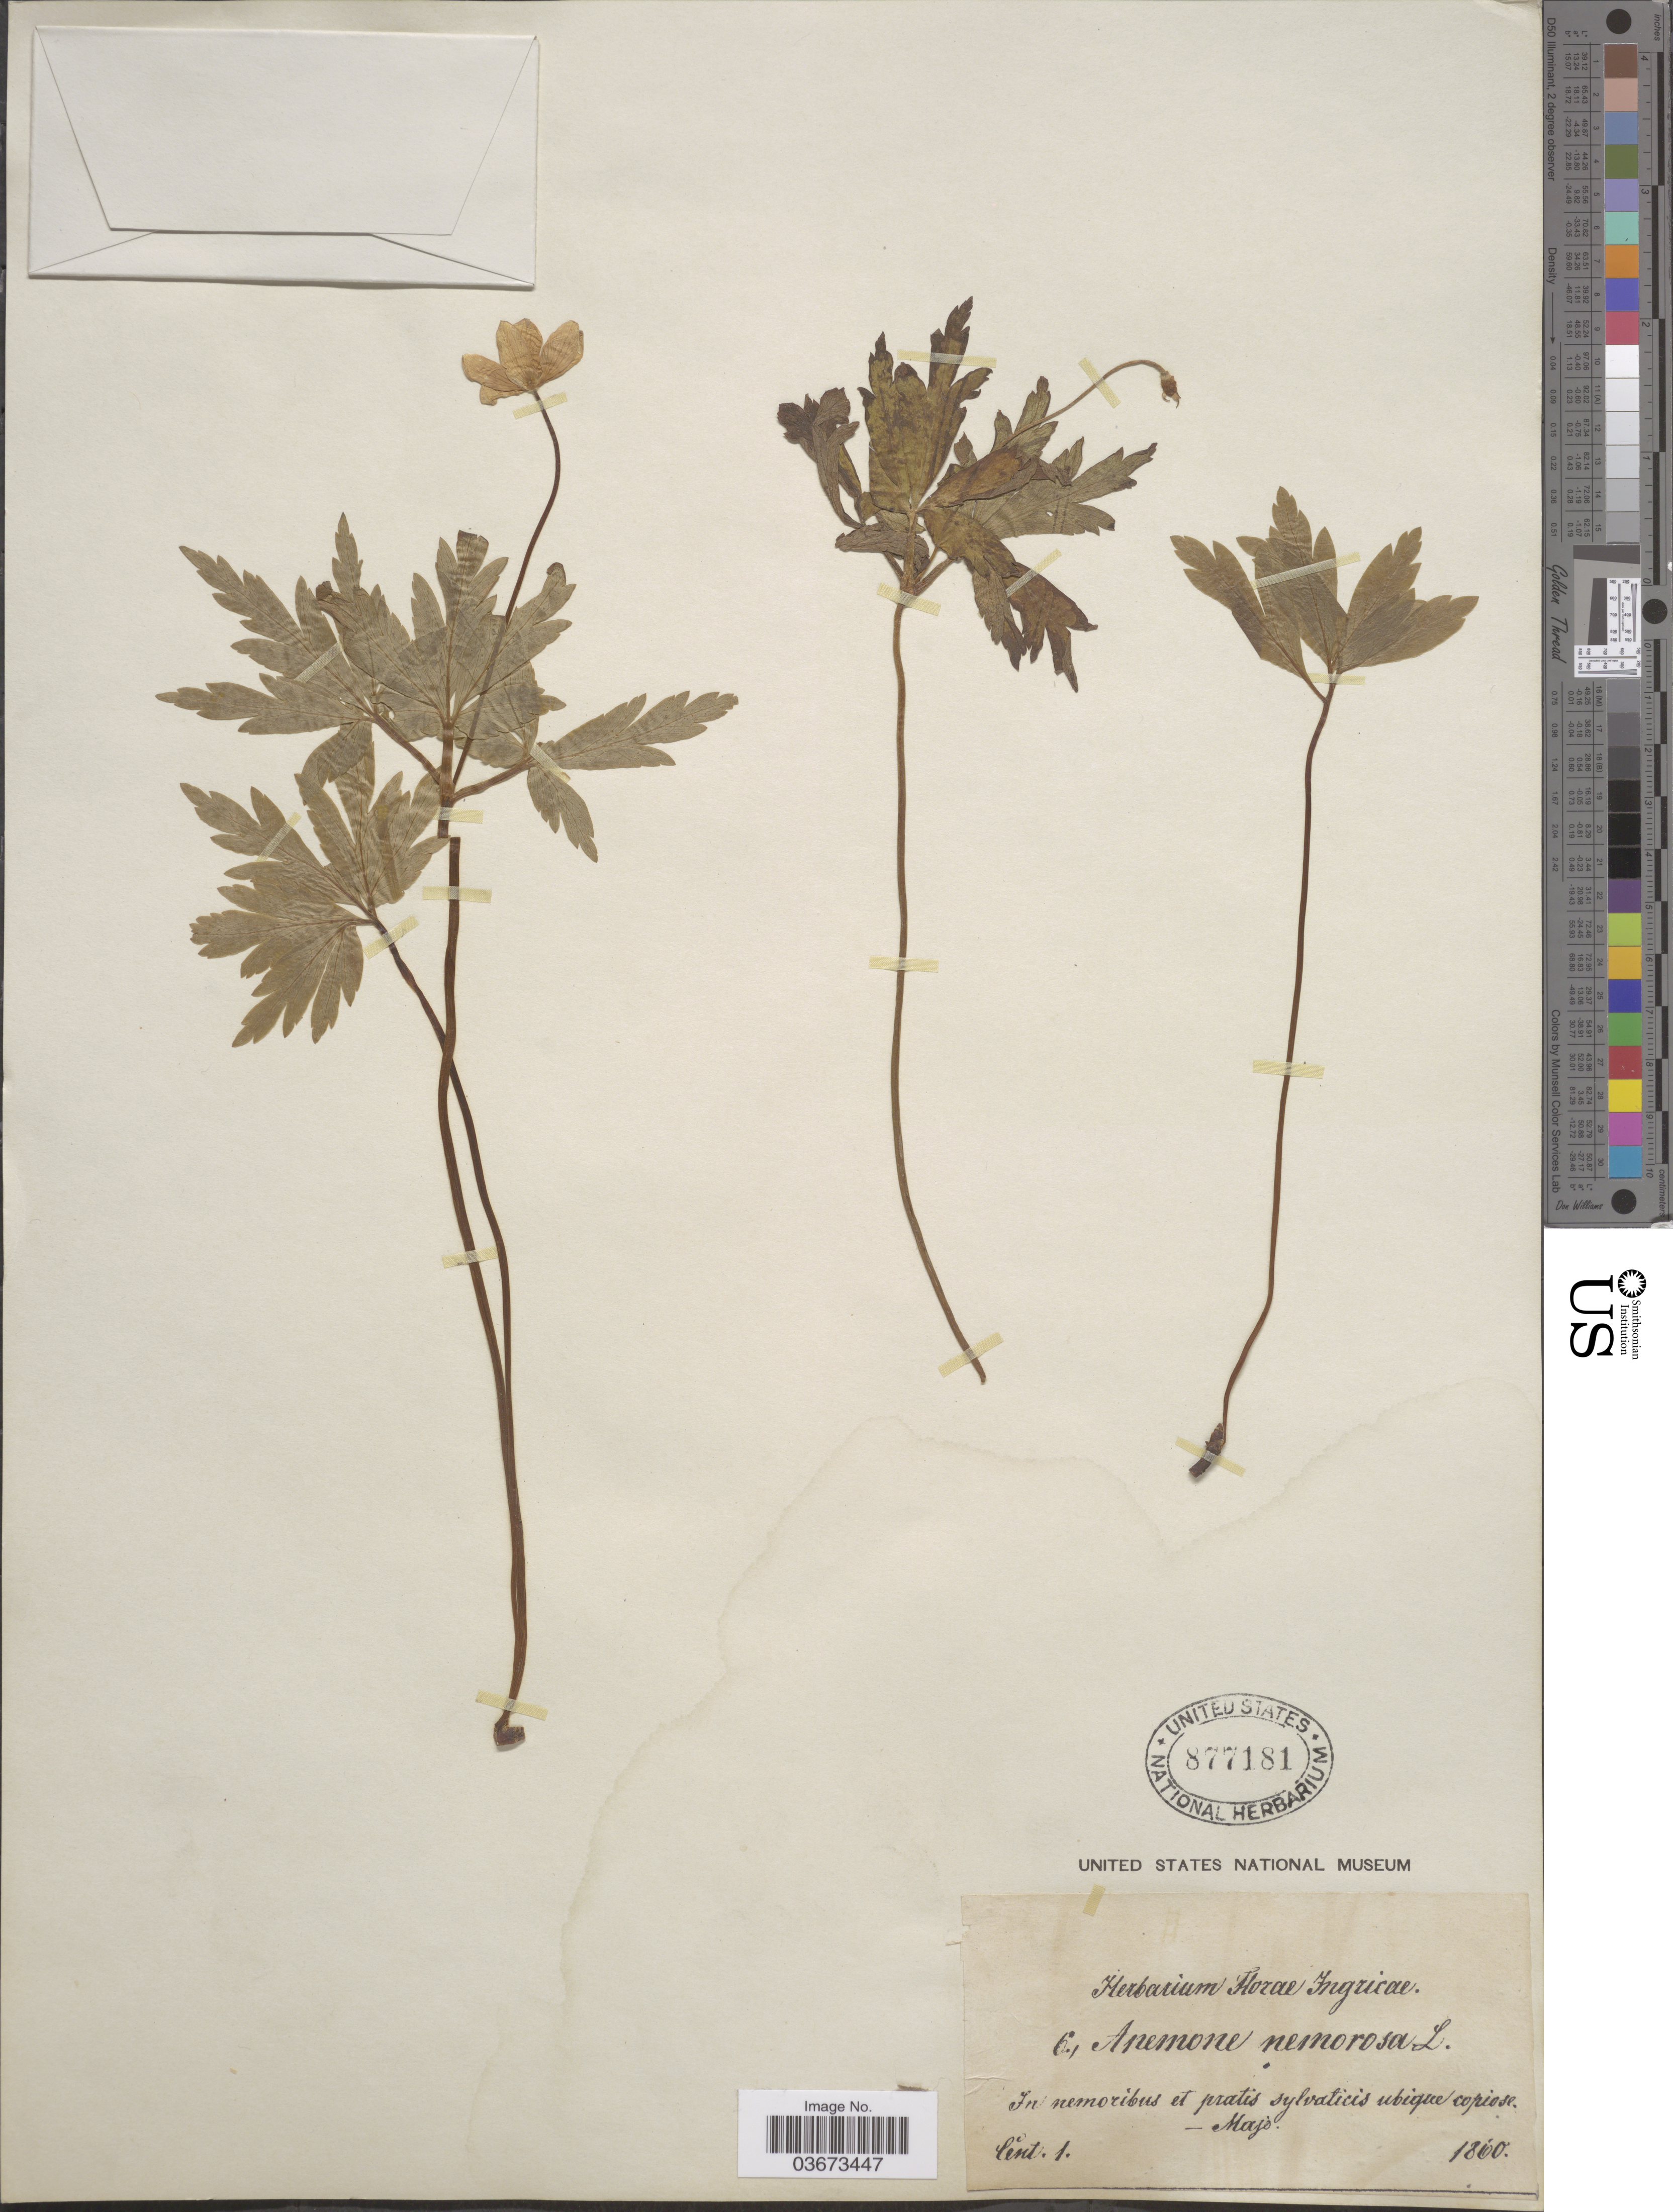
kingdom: Plantae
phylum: Tracheophyta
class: Magnoliopsida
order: Ranunculales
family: Ranunculaceae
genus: Anemone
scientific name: Anemone nemorosa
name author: L.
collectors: ex herb. Florae Ingricae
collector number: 61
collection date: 1860-05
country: Russian Federation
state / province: Leningrad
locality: In nemoribus et pratis sylvaticis ubique copiose.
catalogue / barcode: US 877181